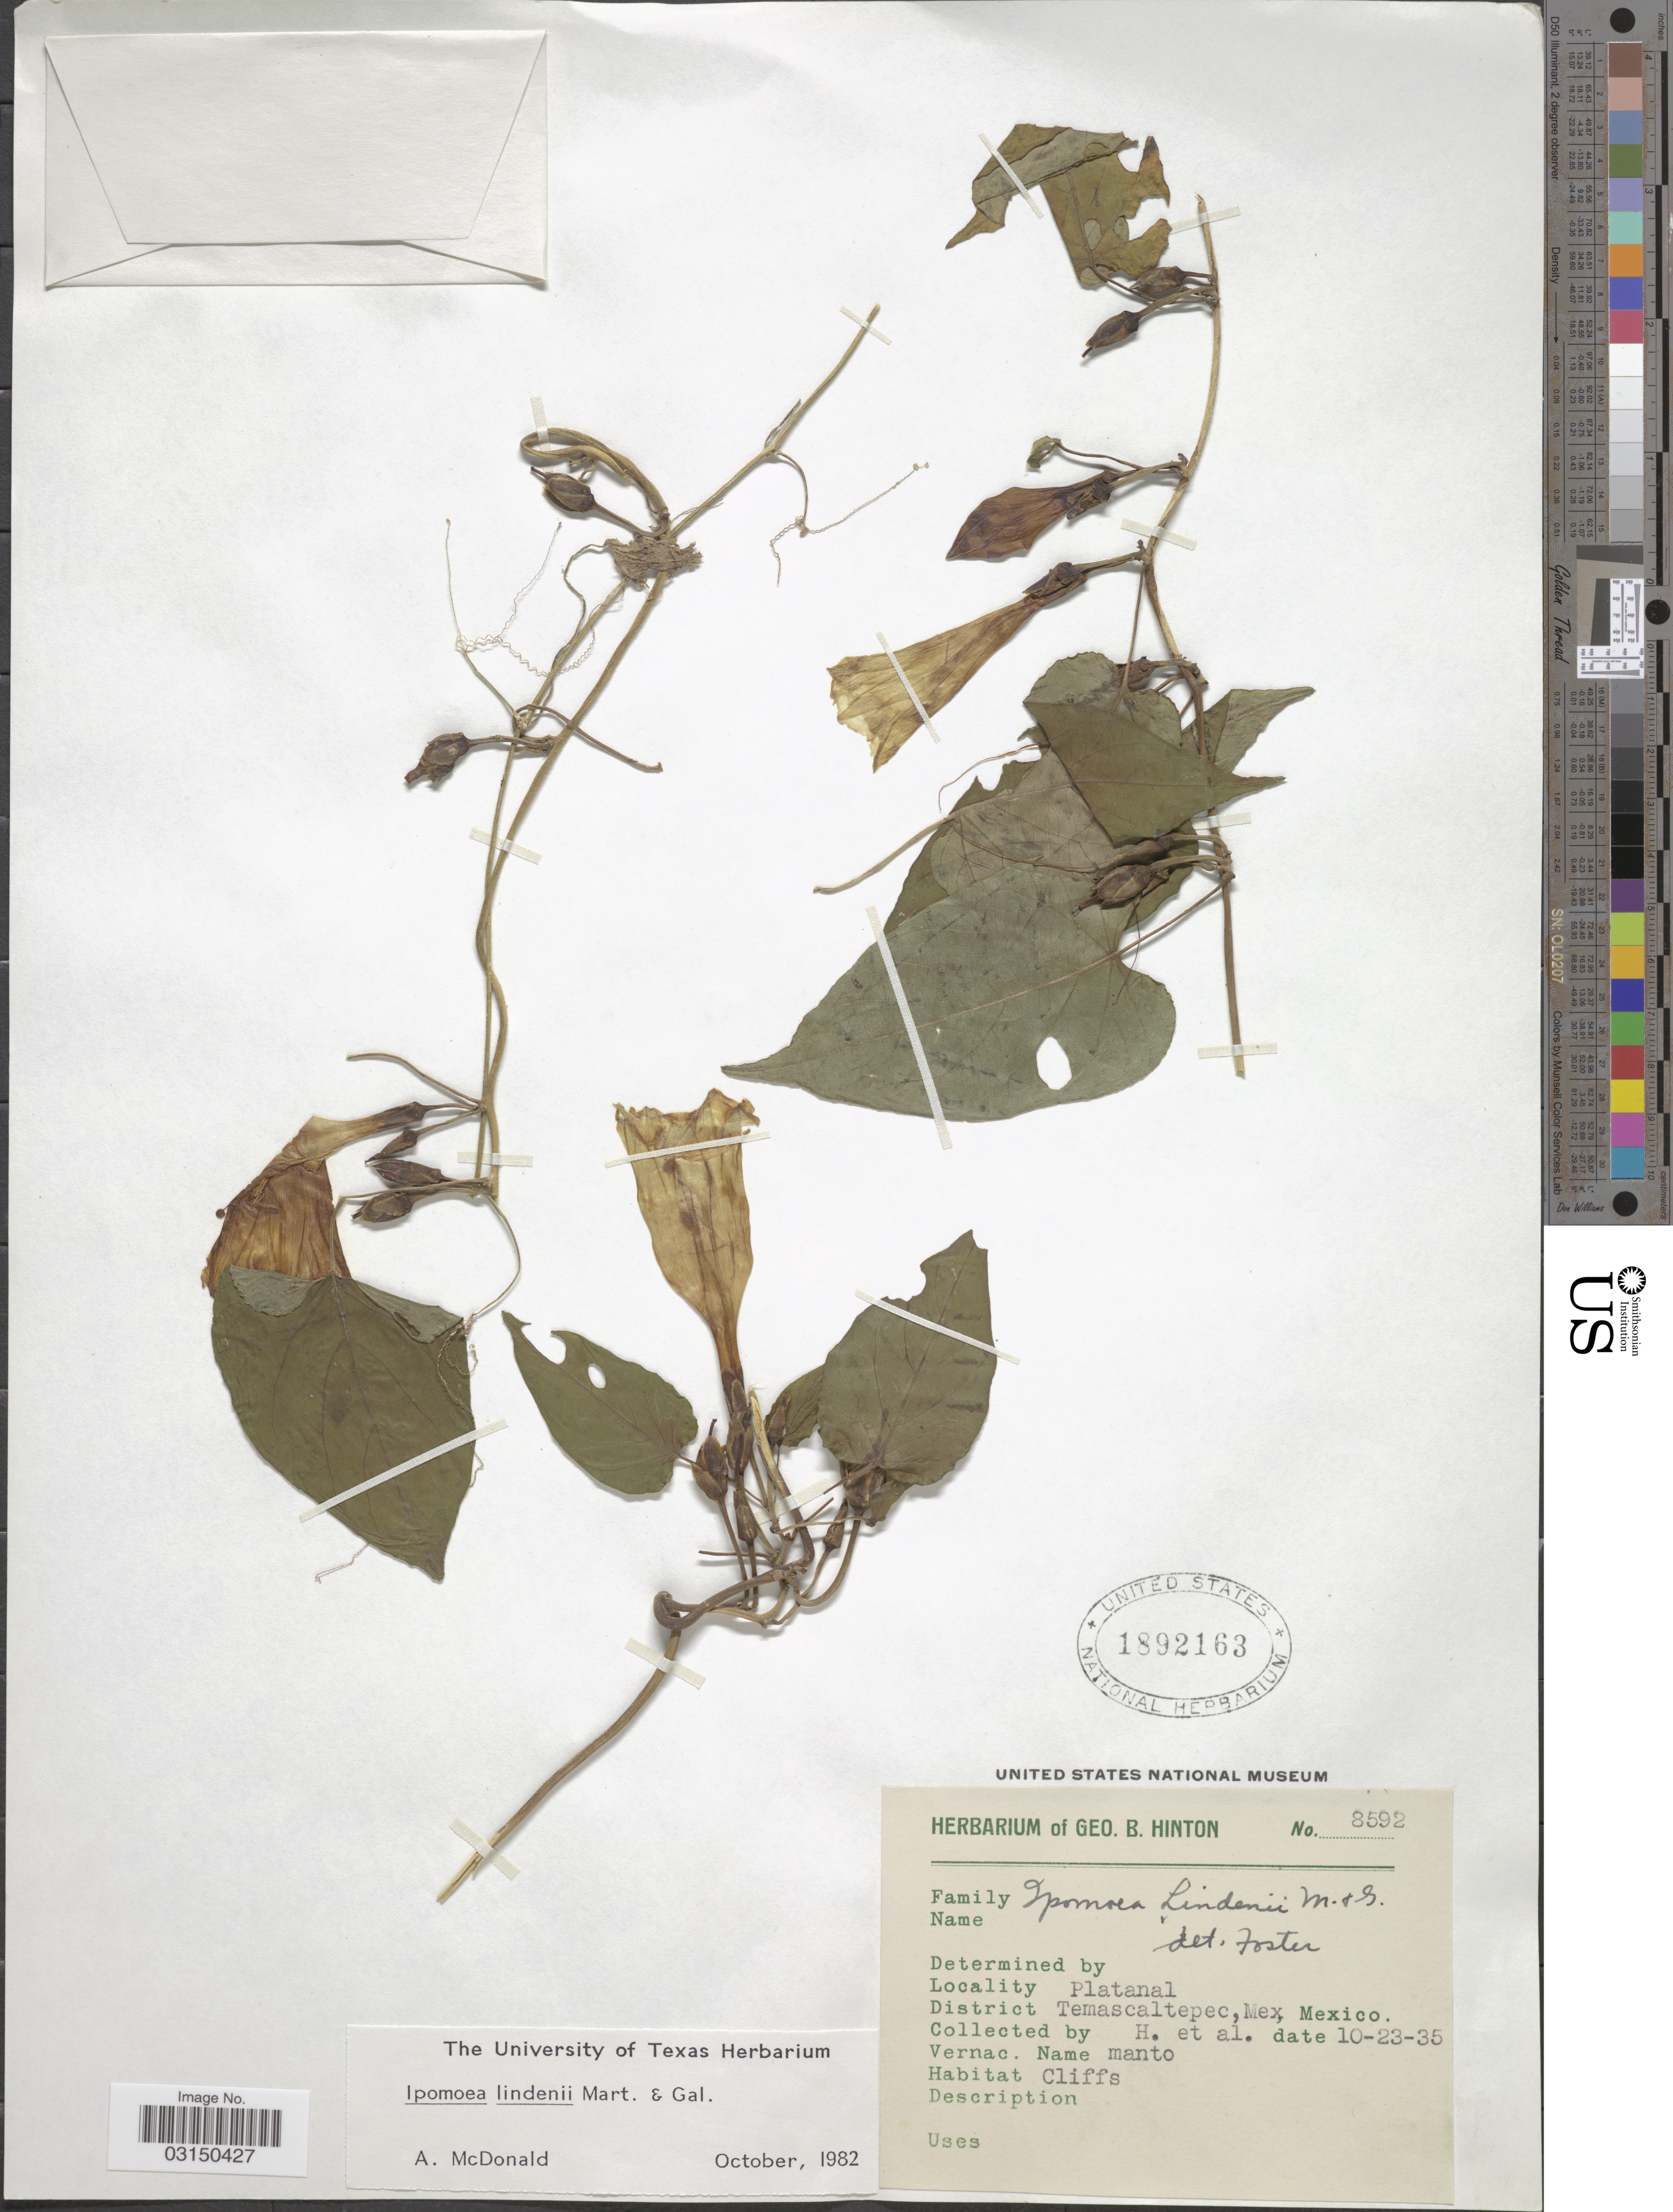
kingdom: Plantae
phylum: Tracheophyta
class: Magnoliopsida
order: Solanales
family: Convolvulaceae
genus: Ipomoea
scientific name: Ipomoea lindenii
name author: Galeotti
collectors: G. B. Hinton & et al.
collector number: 8592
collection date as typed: Transcribed d/m/y: 23/10/35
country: Mexico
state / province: México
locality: Platanal. District Temascaltepec, Mex.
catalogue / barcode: US 1892163